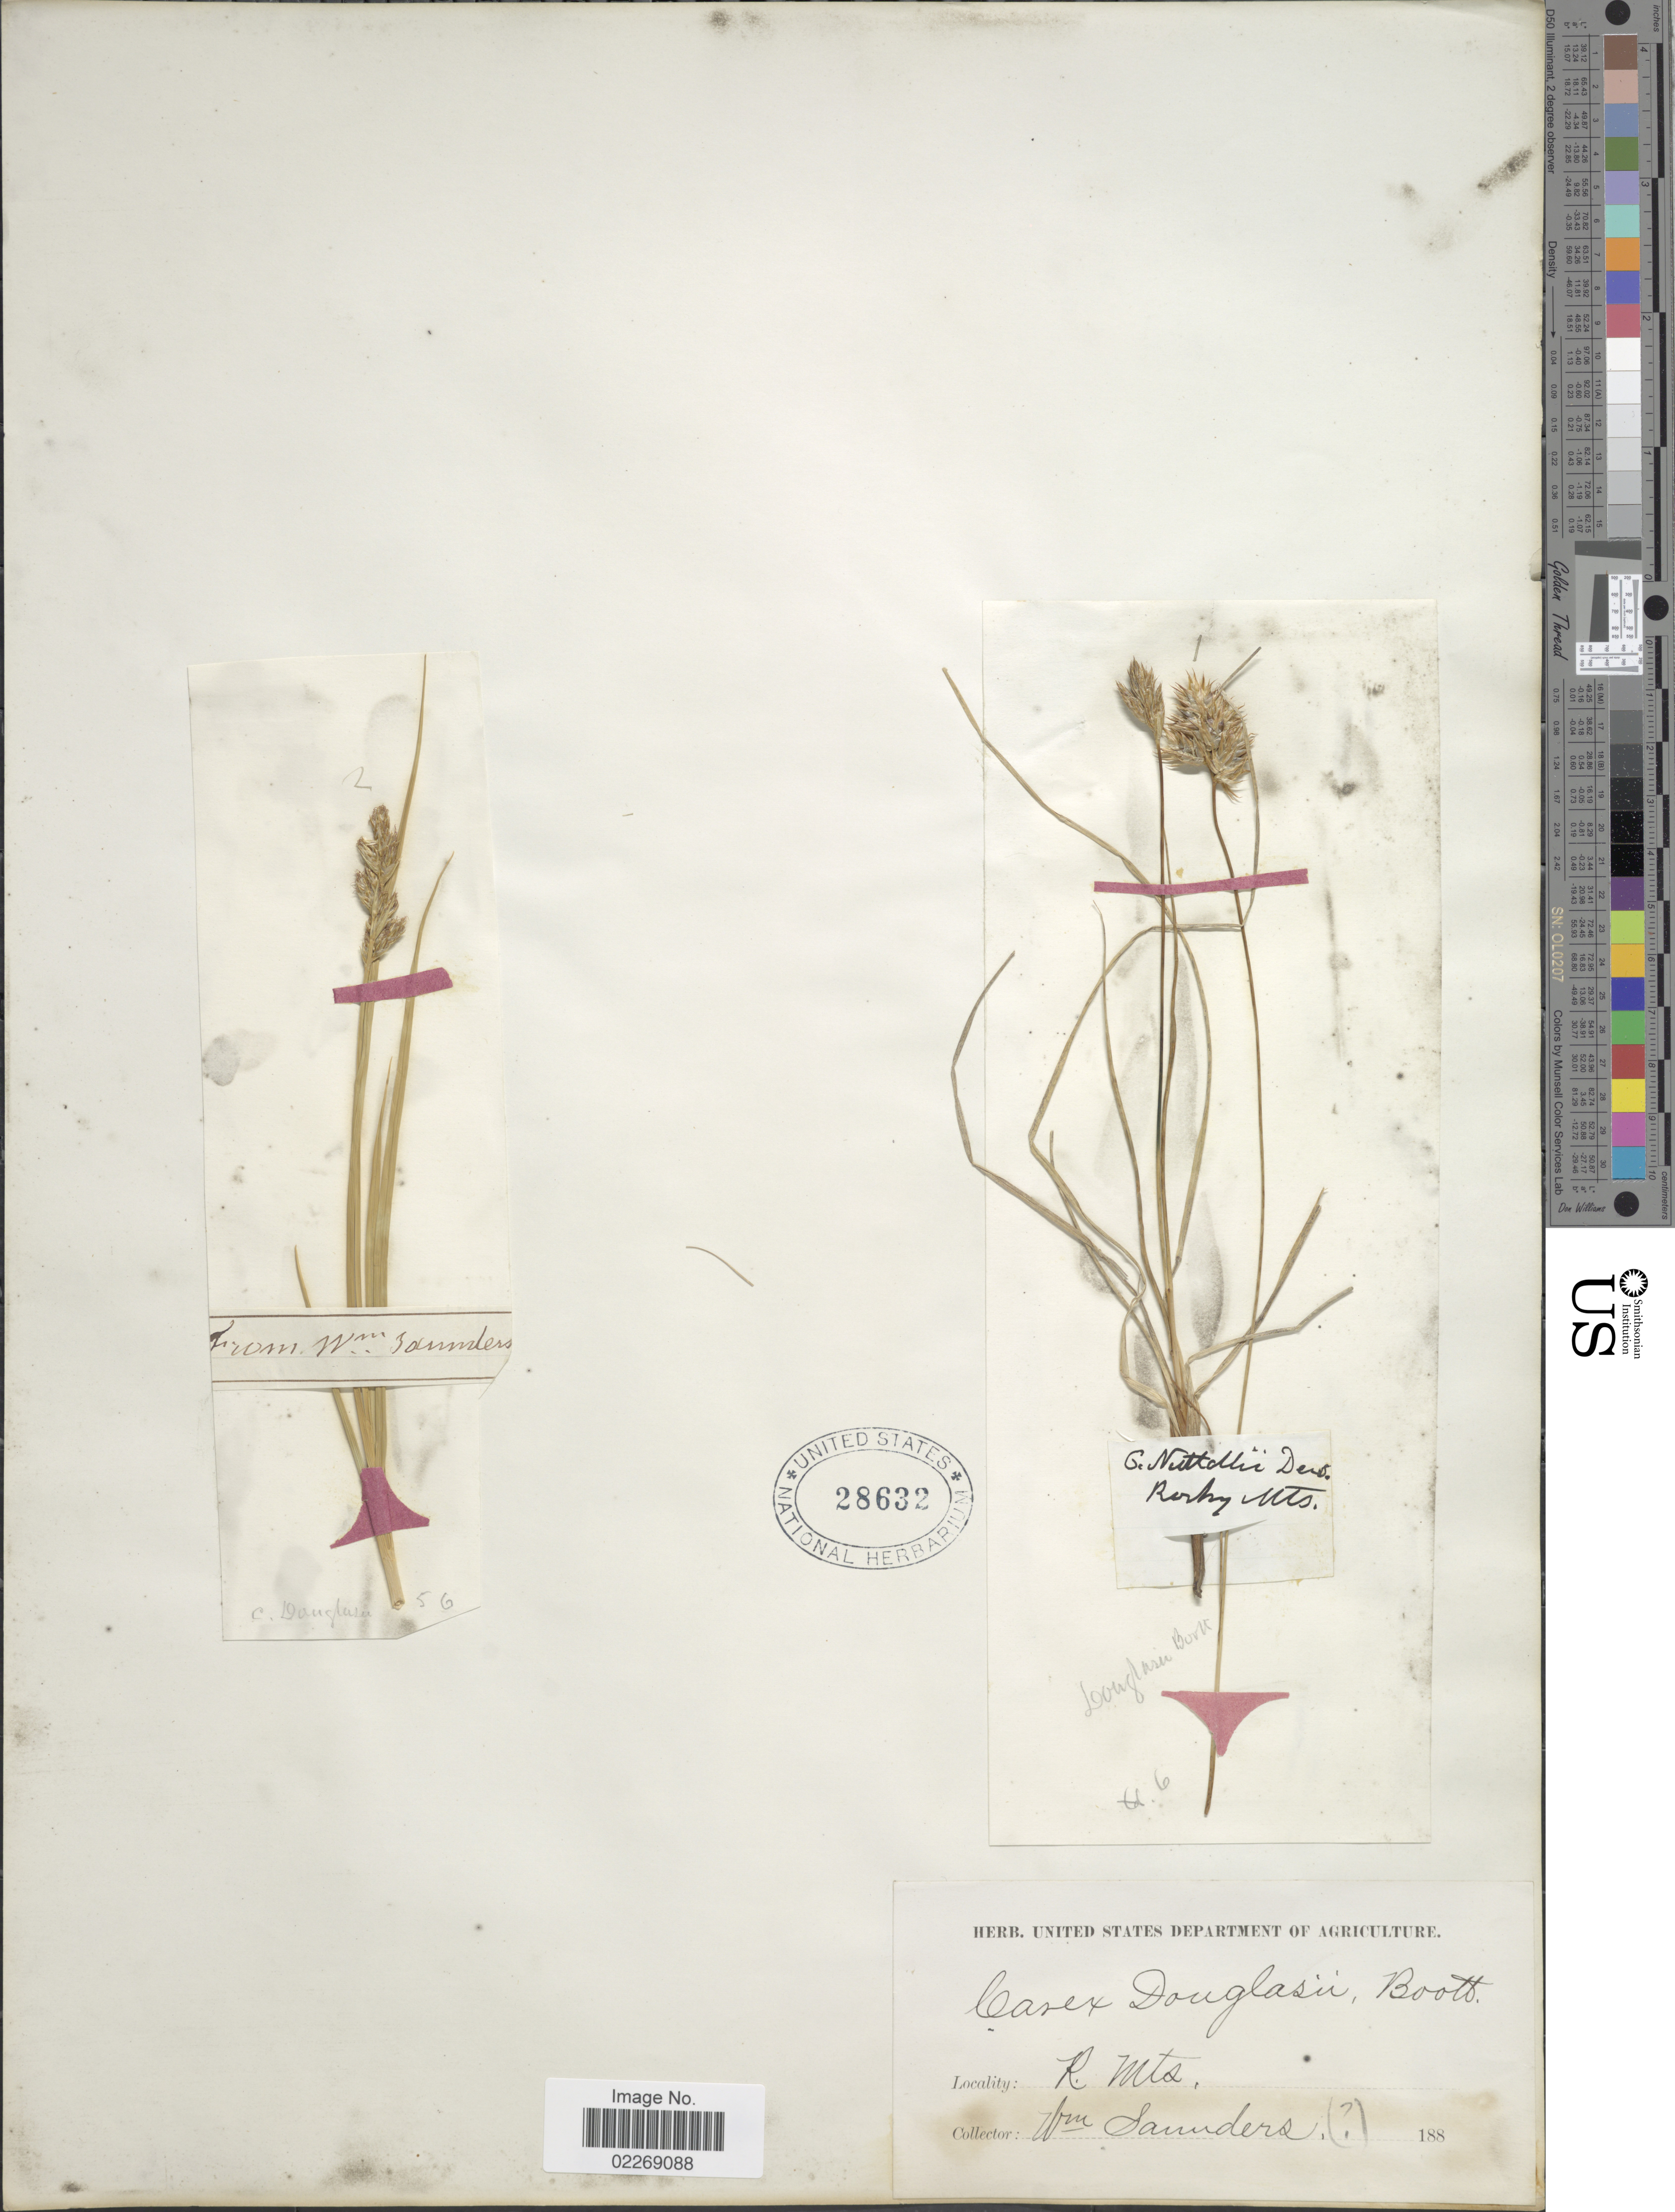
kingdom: Plantae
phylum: Tracheophyta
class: Liliopsida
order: Poales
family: Cyperaceae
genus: Carex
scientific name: Carex douglasii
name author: Boott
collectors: W. Saunders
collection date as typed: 188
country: United States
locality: Rocky Mts.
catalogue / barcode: US 28632